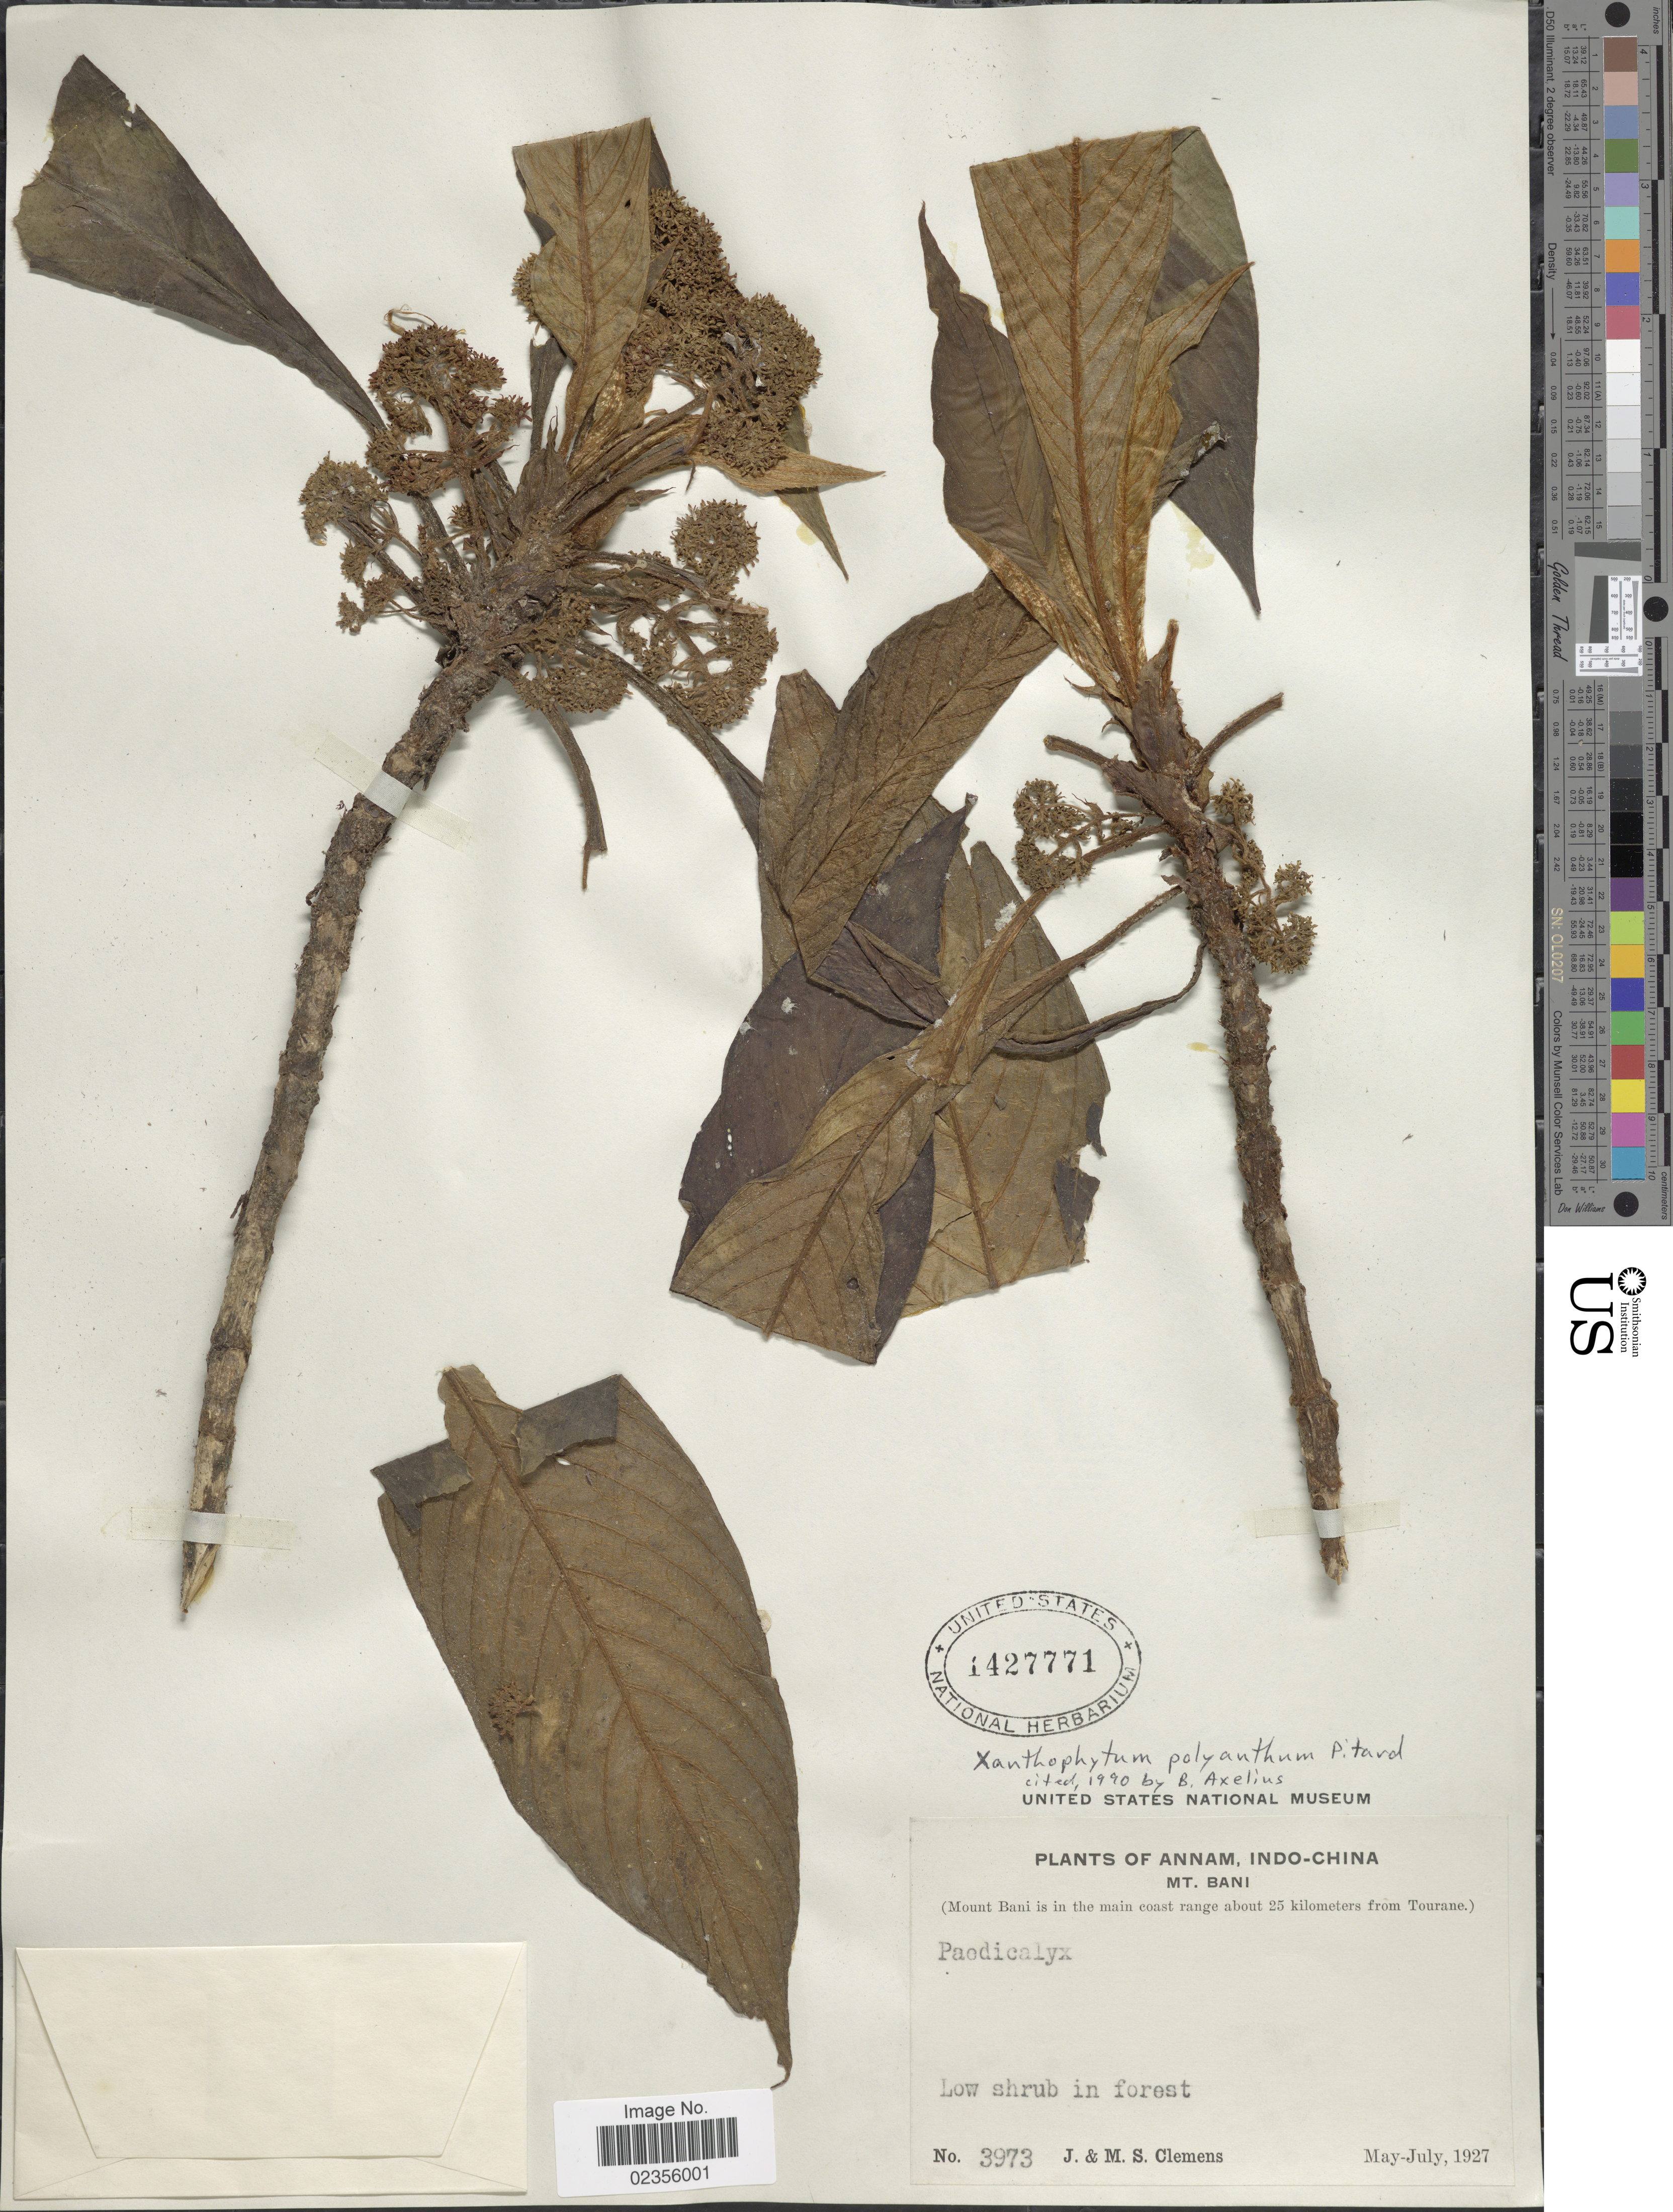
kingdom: Plantae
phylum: Tracheophyta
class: Magnoliopsida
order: Gentianales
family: Rubiaceae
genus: Xanthophytum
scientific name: Xanthophytum polyanthum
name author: Pit.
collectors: J. Clemens & M. S. Clemens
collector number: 3973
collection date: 1927-05/1927-07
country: Vietnam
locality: Annam, Indo-China. Mt. Bani. (Mount Bani is in the main coast range about 25 kilometers from Tourane)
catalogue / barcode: US 1427771